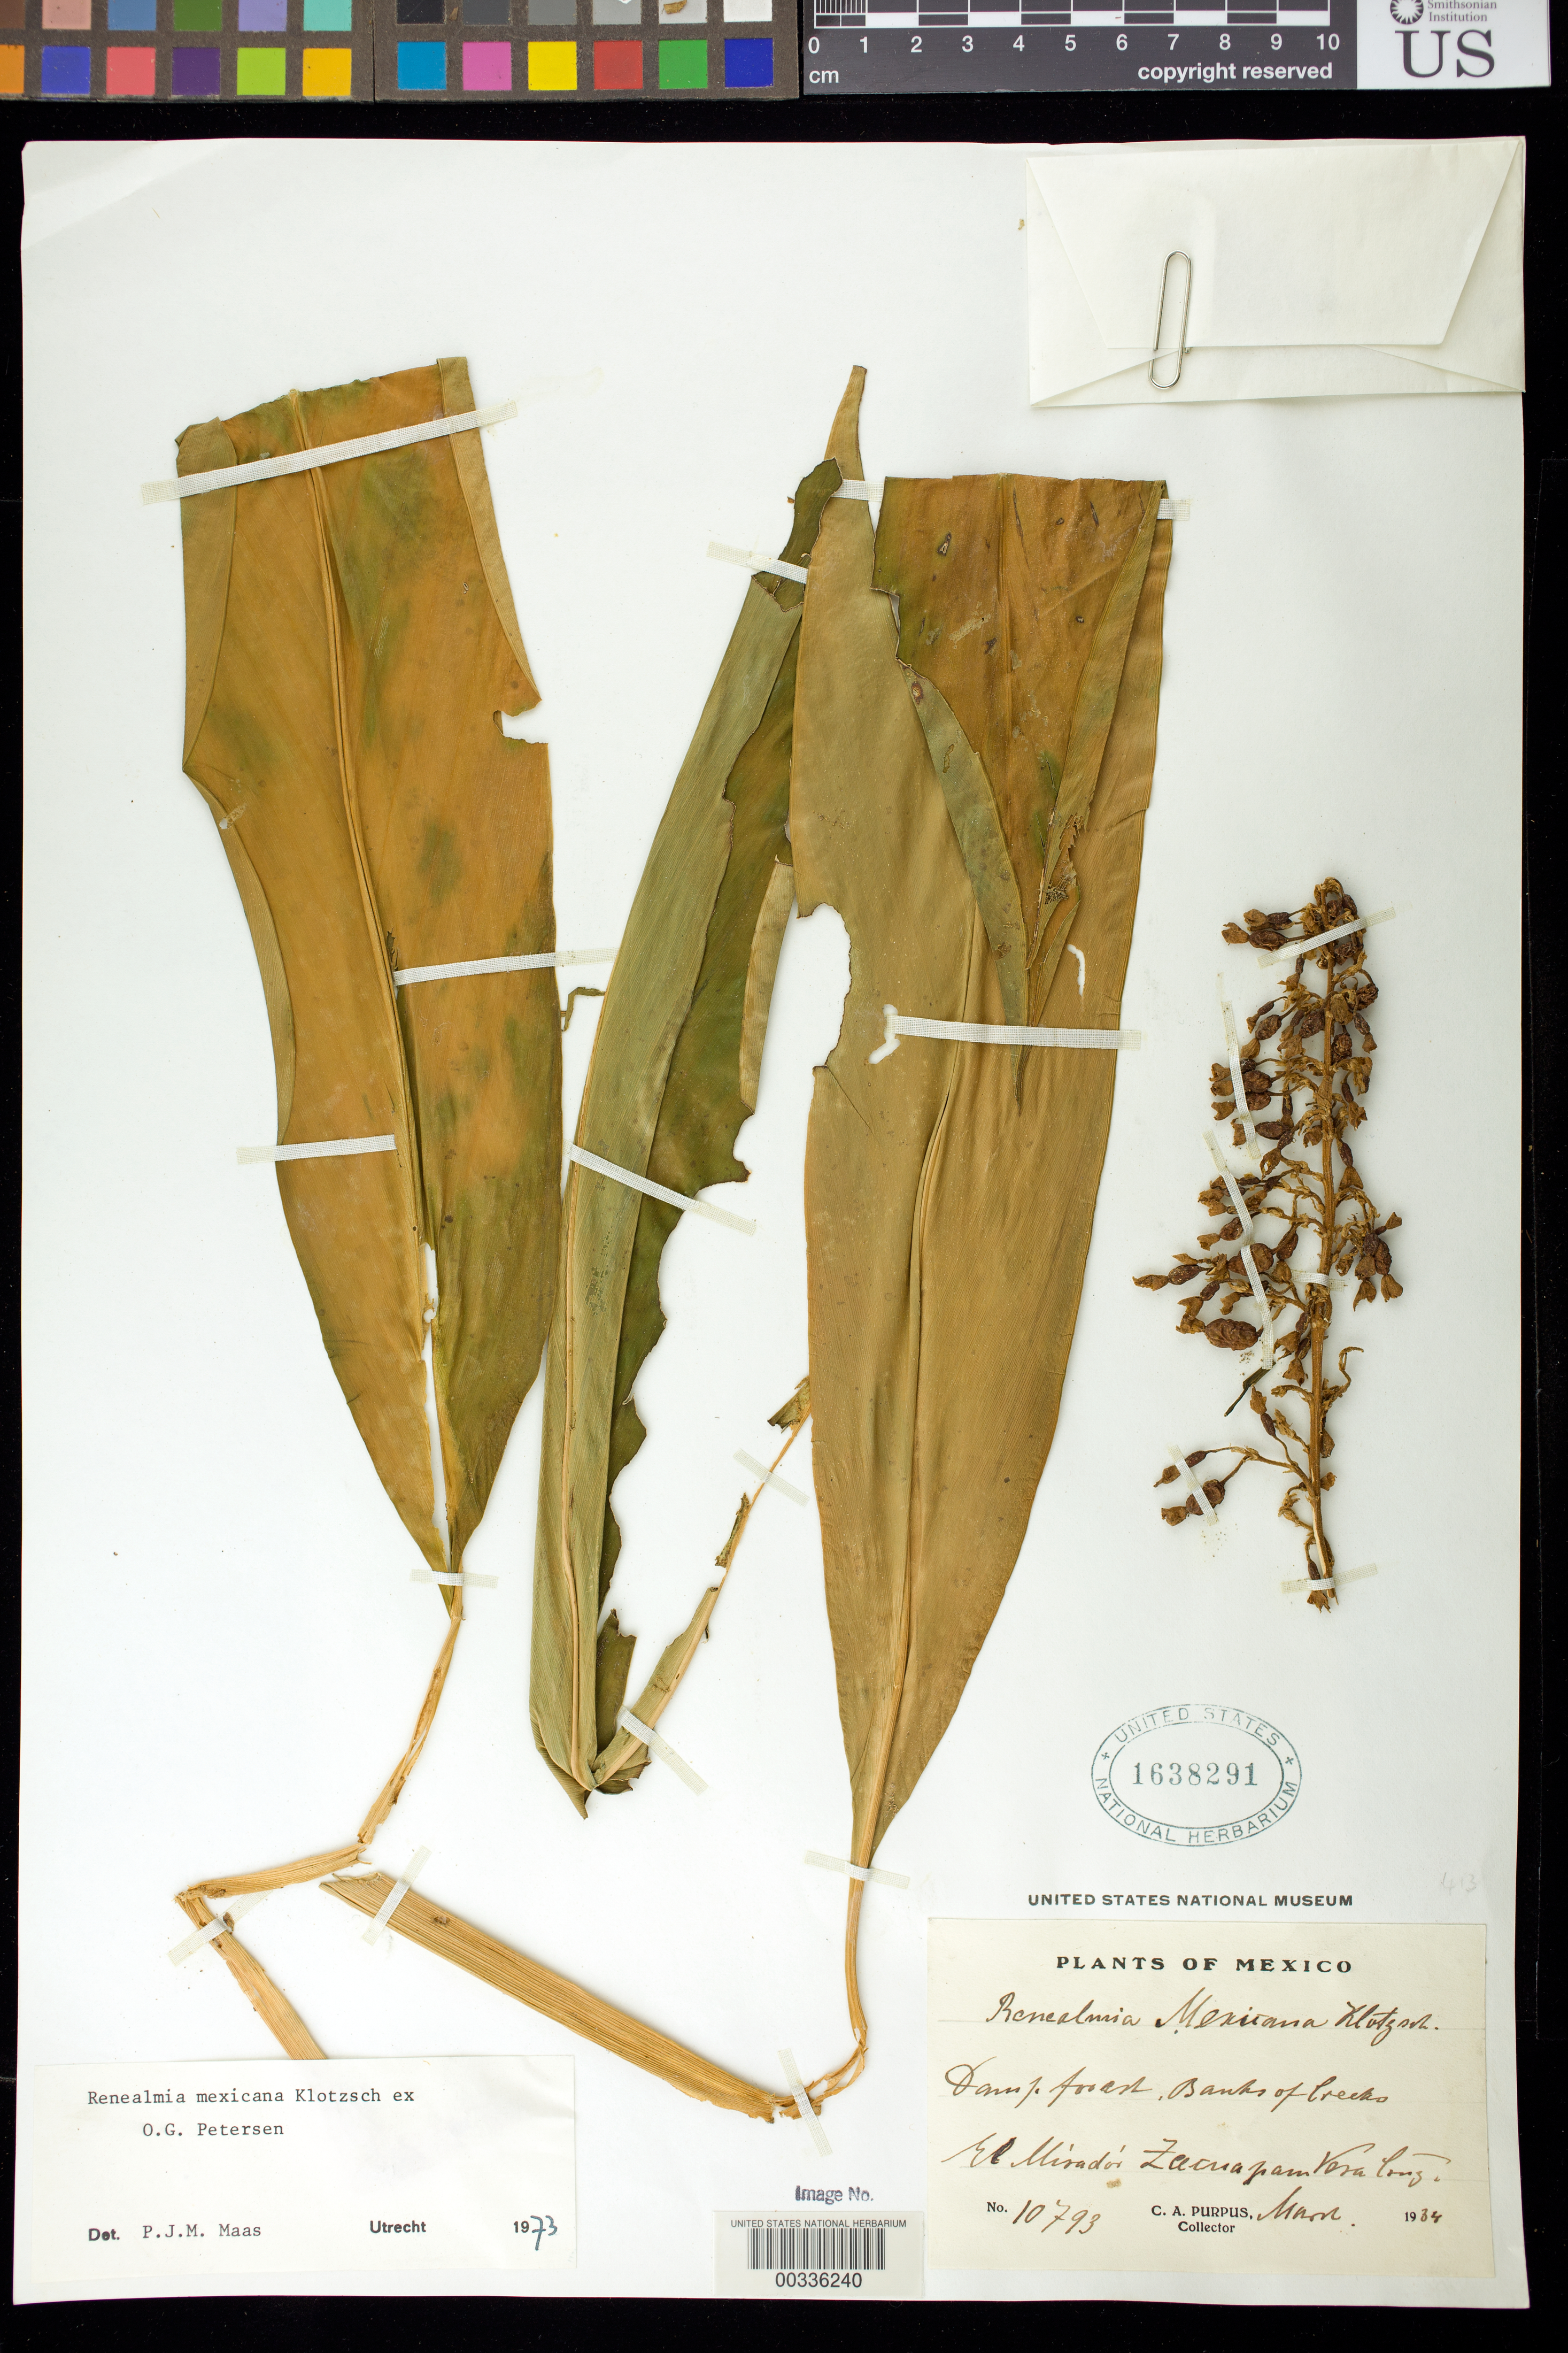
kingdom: Plantae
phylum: Tracheophyta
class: Liliopsida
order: Zingiberales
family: Zingiberaceae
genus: Renealmia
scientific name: Renealmia mexicana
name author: Klotzsch ex Petersen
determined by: Maas, Paul J. M.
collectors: C. A. Purpus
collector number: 10793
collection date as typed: Mar 1934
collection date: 1934-03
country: Mexico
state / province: Veracruz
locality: El mirador, zacuapan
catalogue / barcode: US 1638291